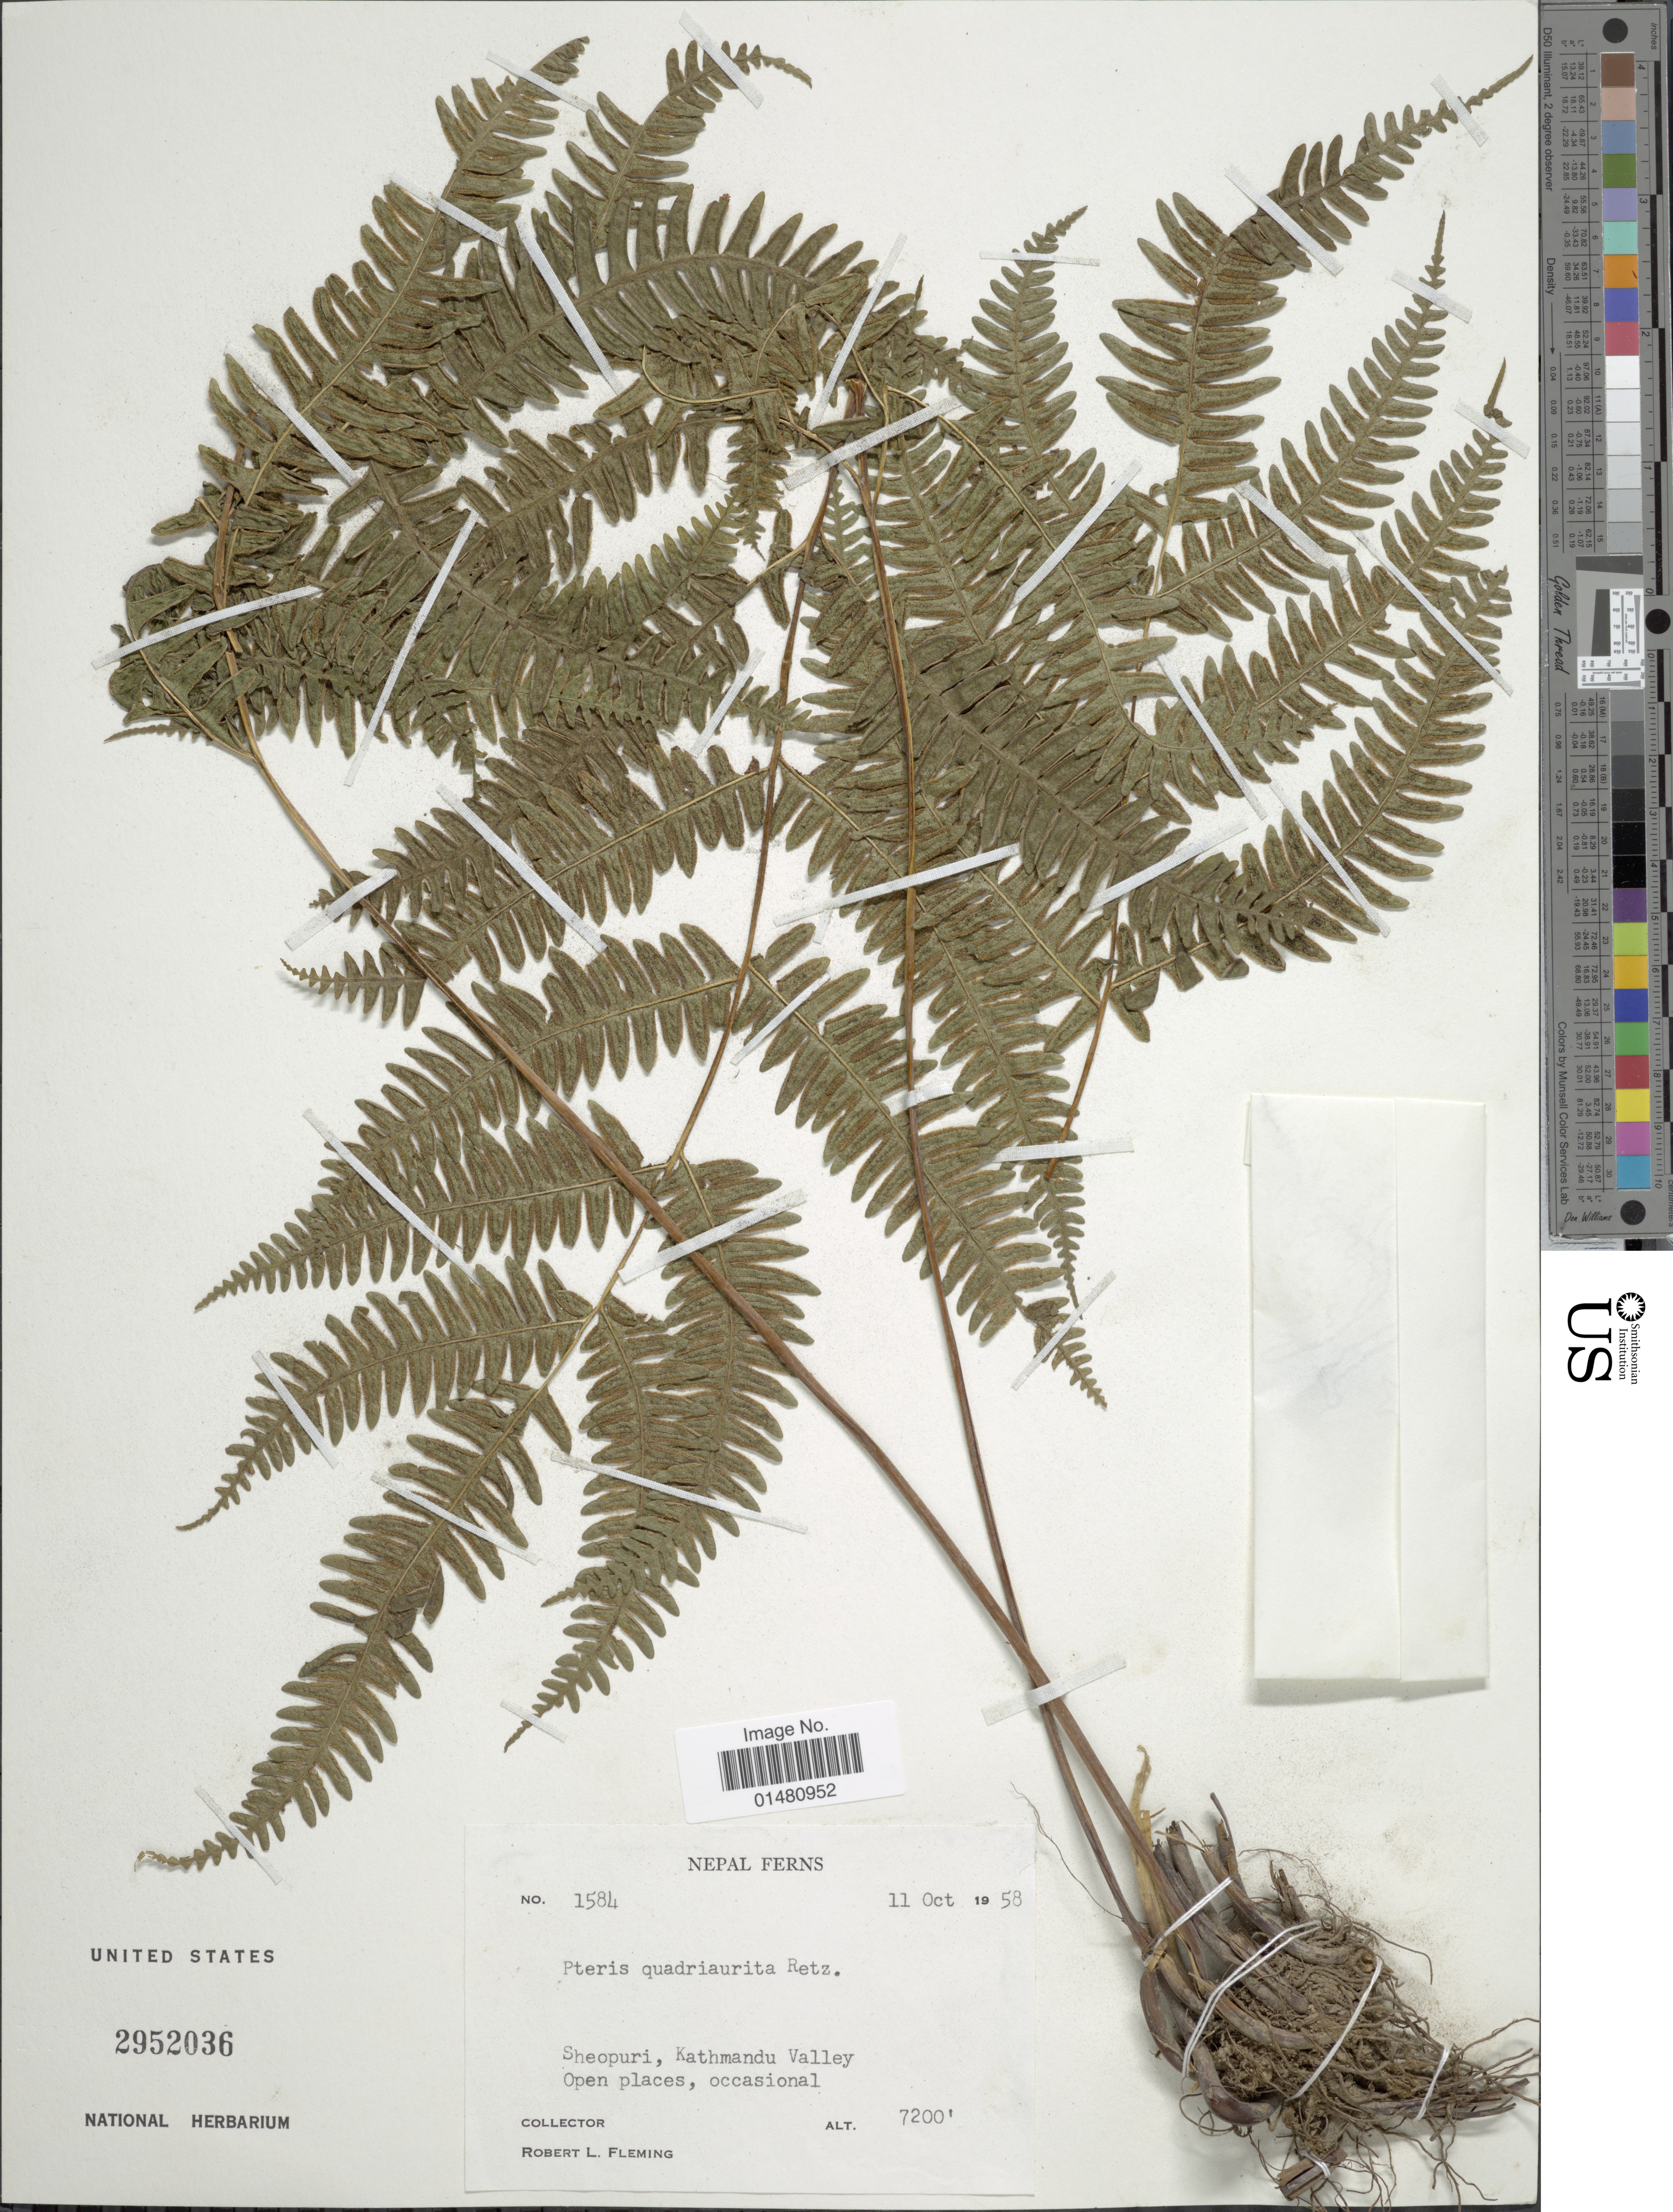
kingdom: Plantae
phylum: Tracheophyta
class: Polypodiopsida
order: Polypodiales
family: Pteridaceae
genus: Pteris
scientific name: Pteris quadriaurita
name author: Retz.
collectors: R. Fleming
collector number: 1584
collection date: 1958-10-11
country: Nepal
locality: Sheopuri, Kathmandu Valley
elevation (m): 2195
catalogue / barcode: US 2952036